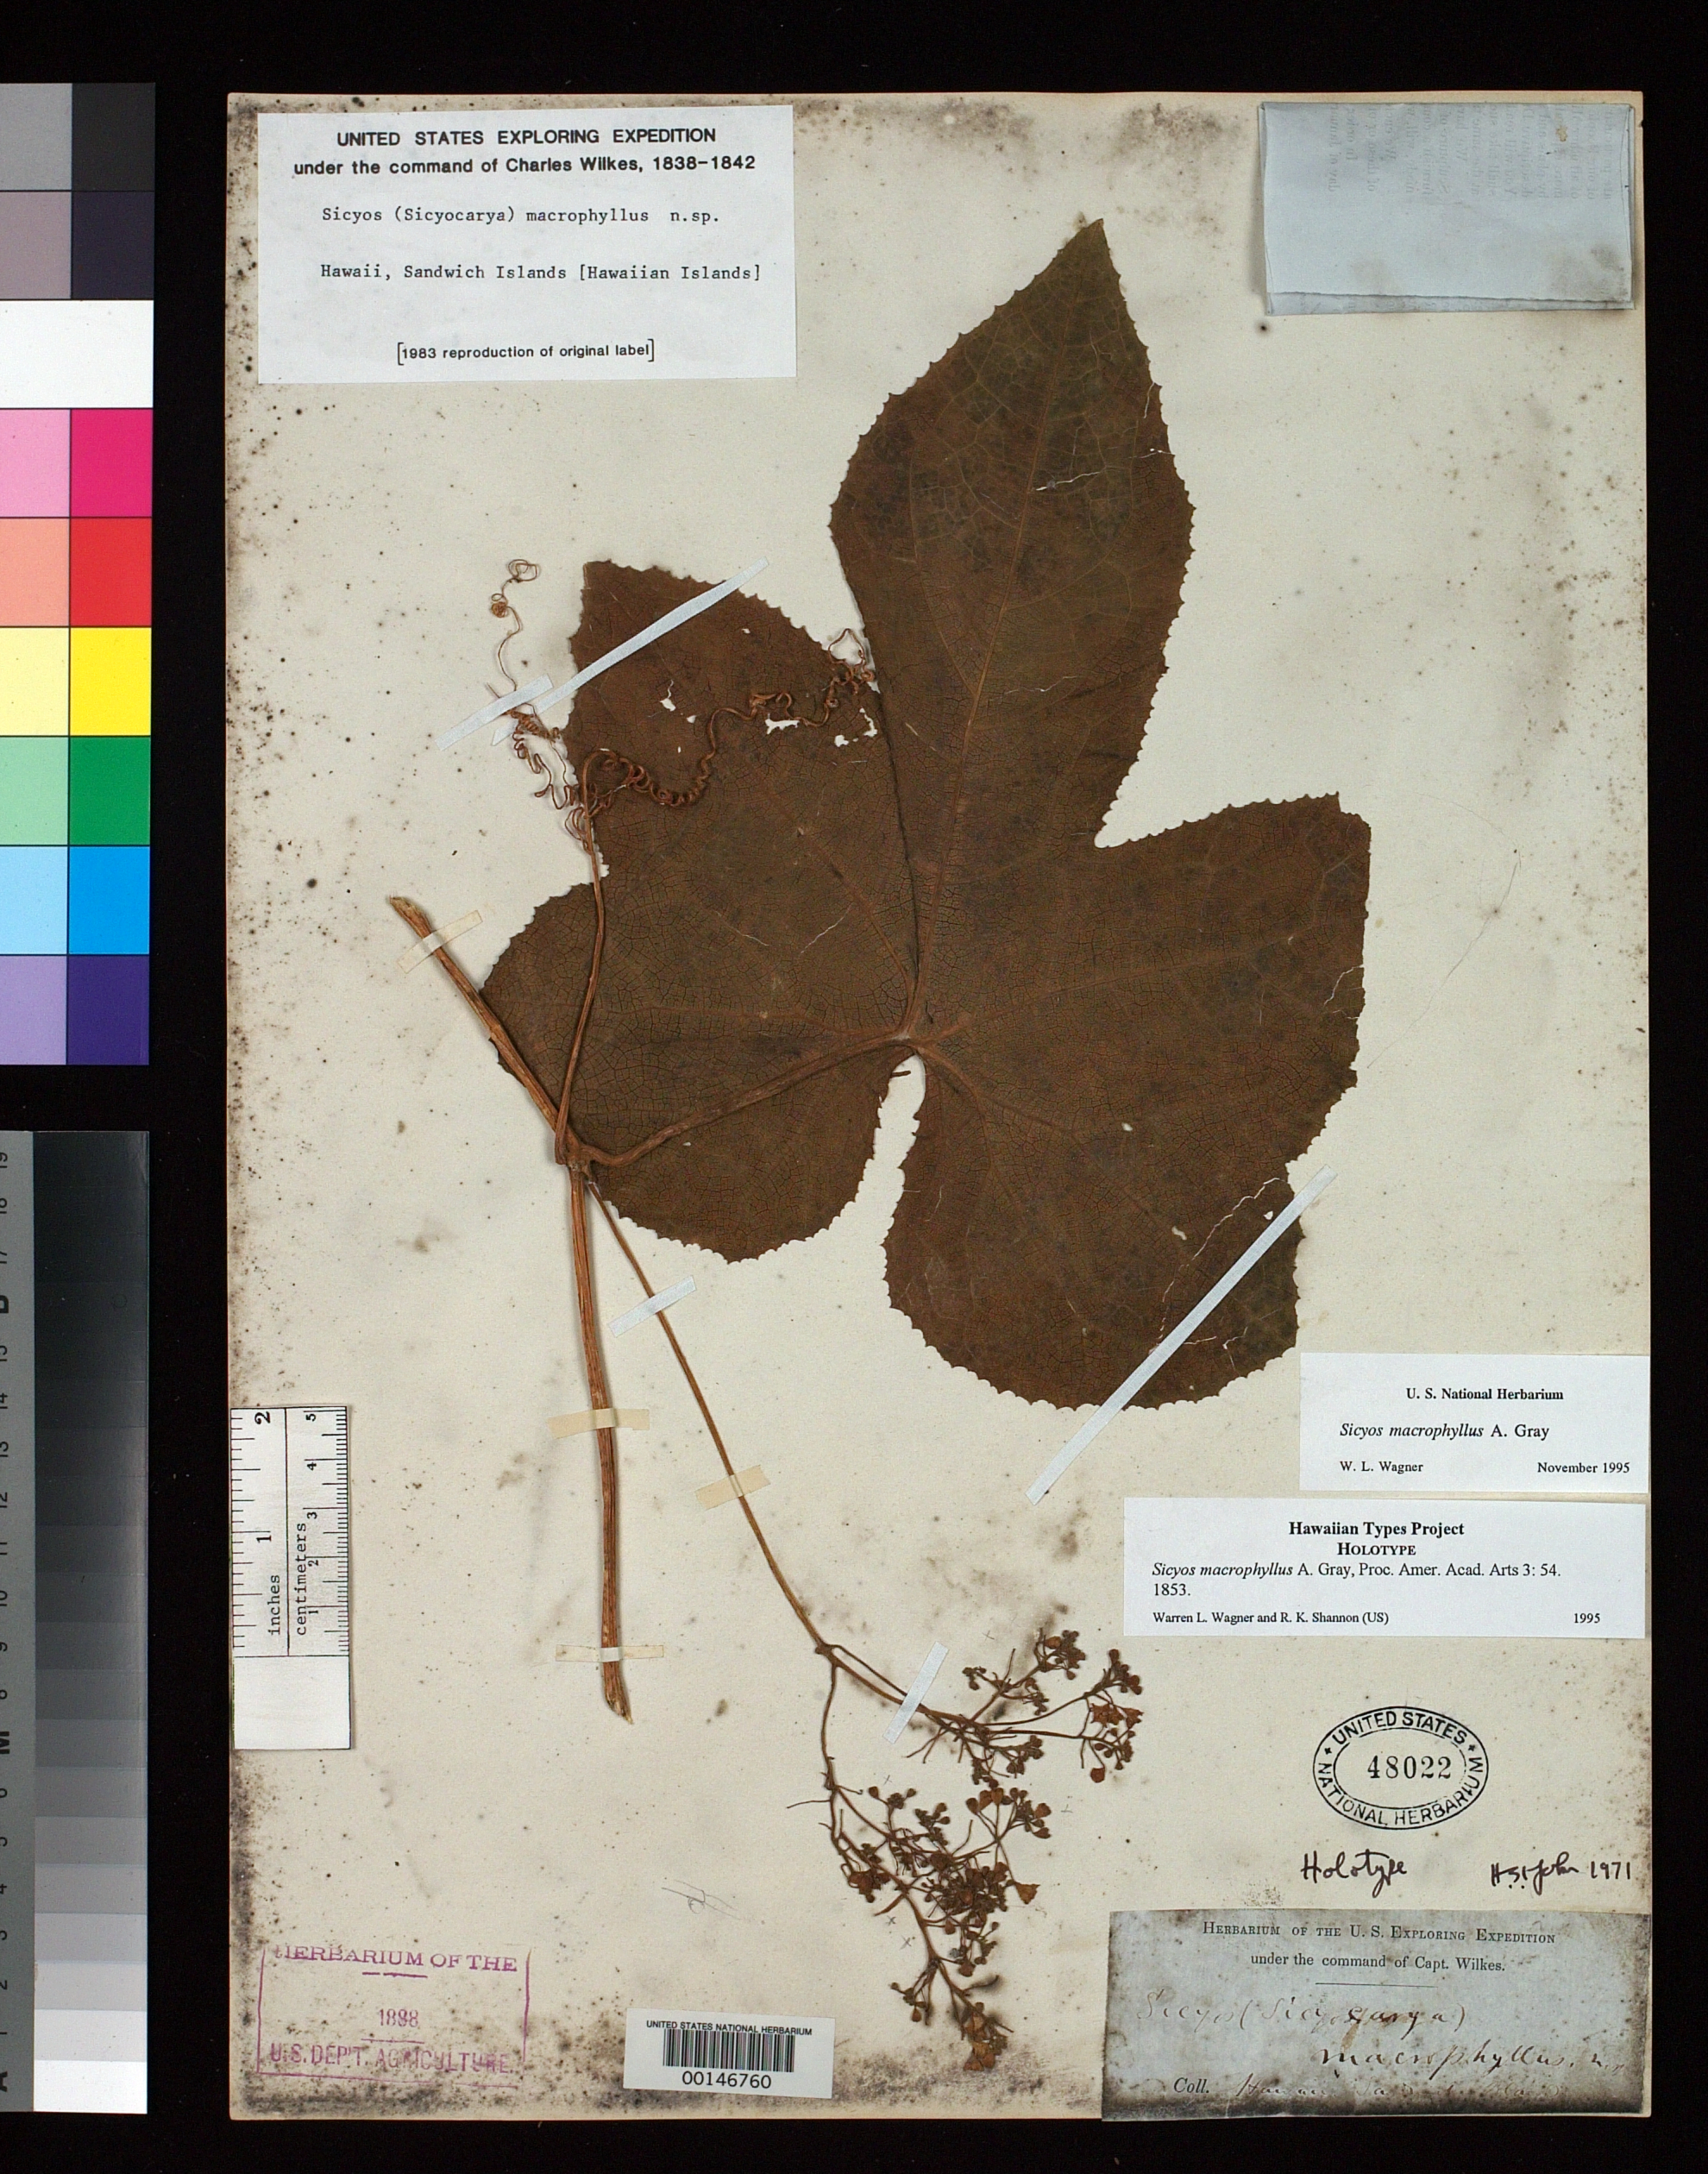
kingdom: Plantae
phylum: Tracheophyta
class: Magnoliopsida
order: Cucurbitales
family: Cucurbitaceae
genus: Sicyos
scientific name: Sicyos macrophyllus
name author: A. Gray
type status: Holotype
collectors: Wilkes Explor. Exped.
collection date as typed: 1838 to -- --- 1842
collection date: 1838/1842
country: United States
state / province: Hawaii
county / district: Hawaii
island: Hawaii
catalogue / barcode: US 48022